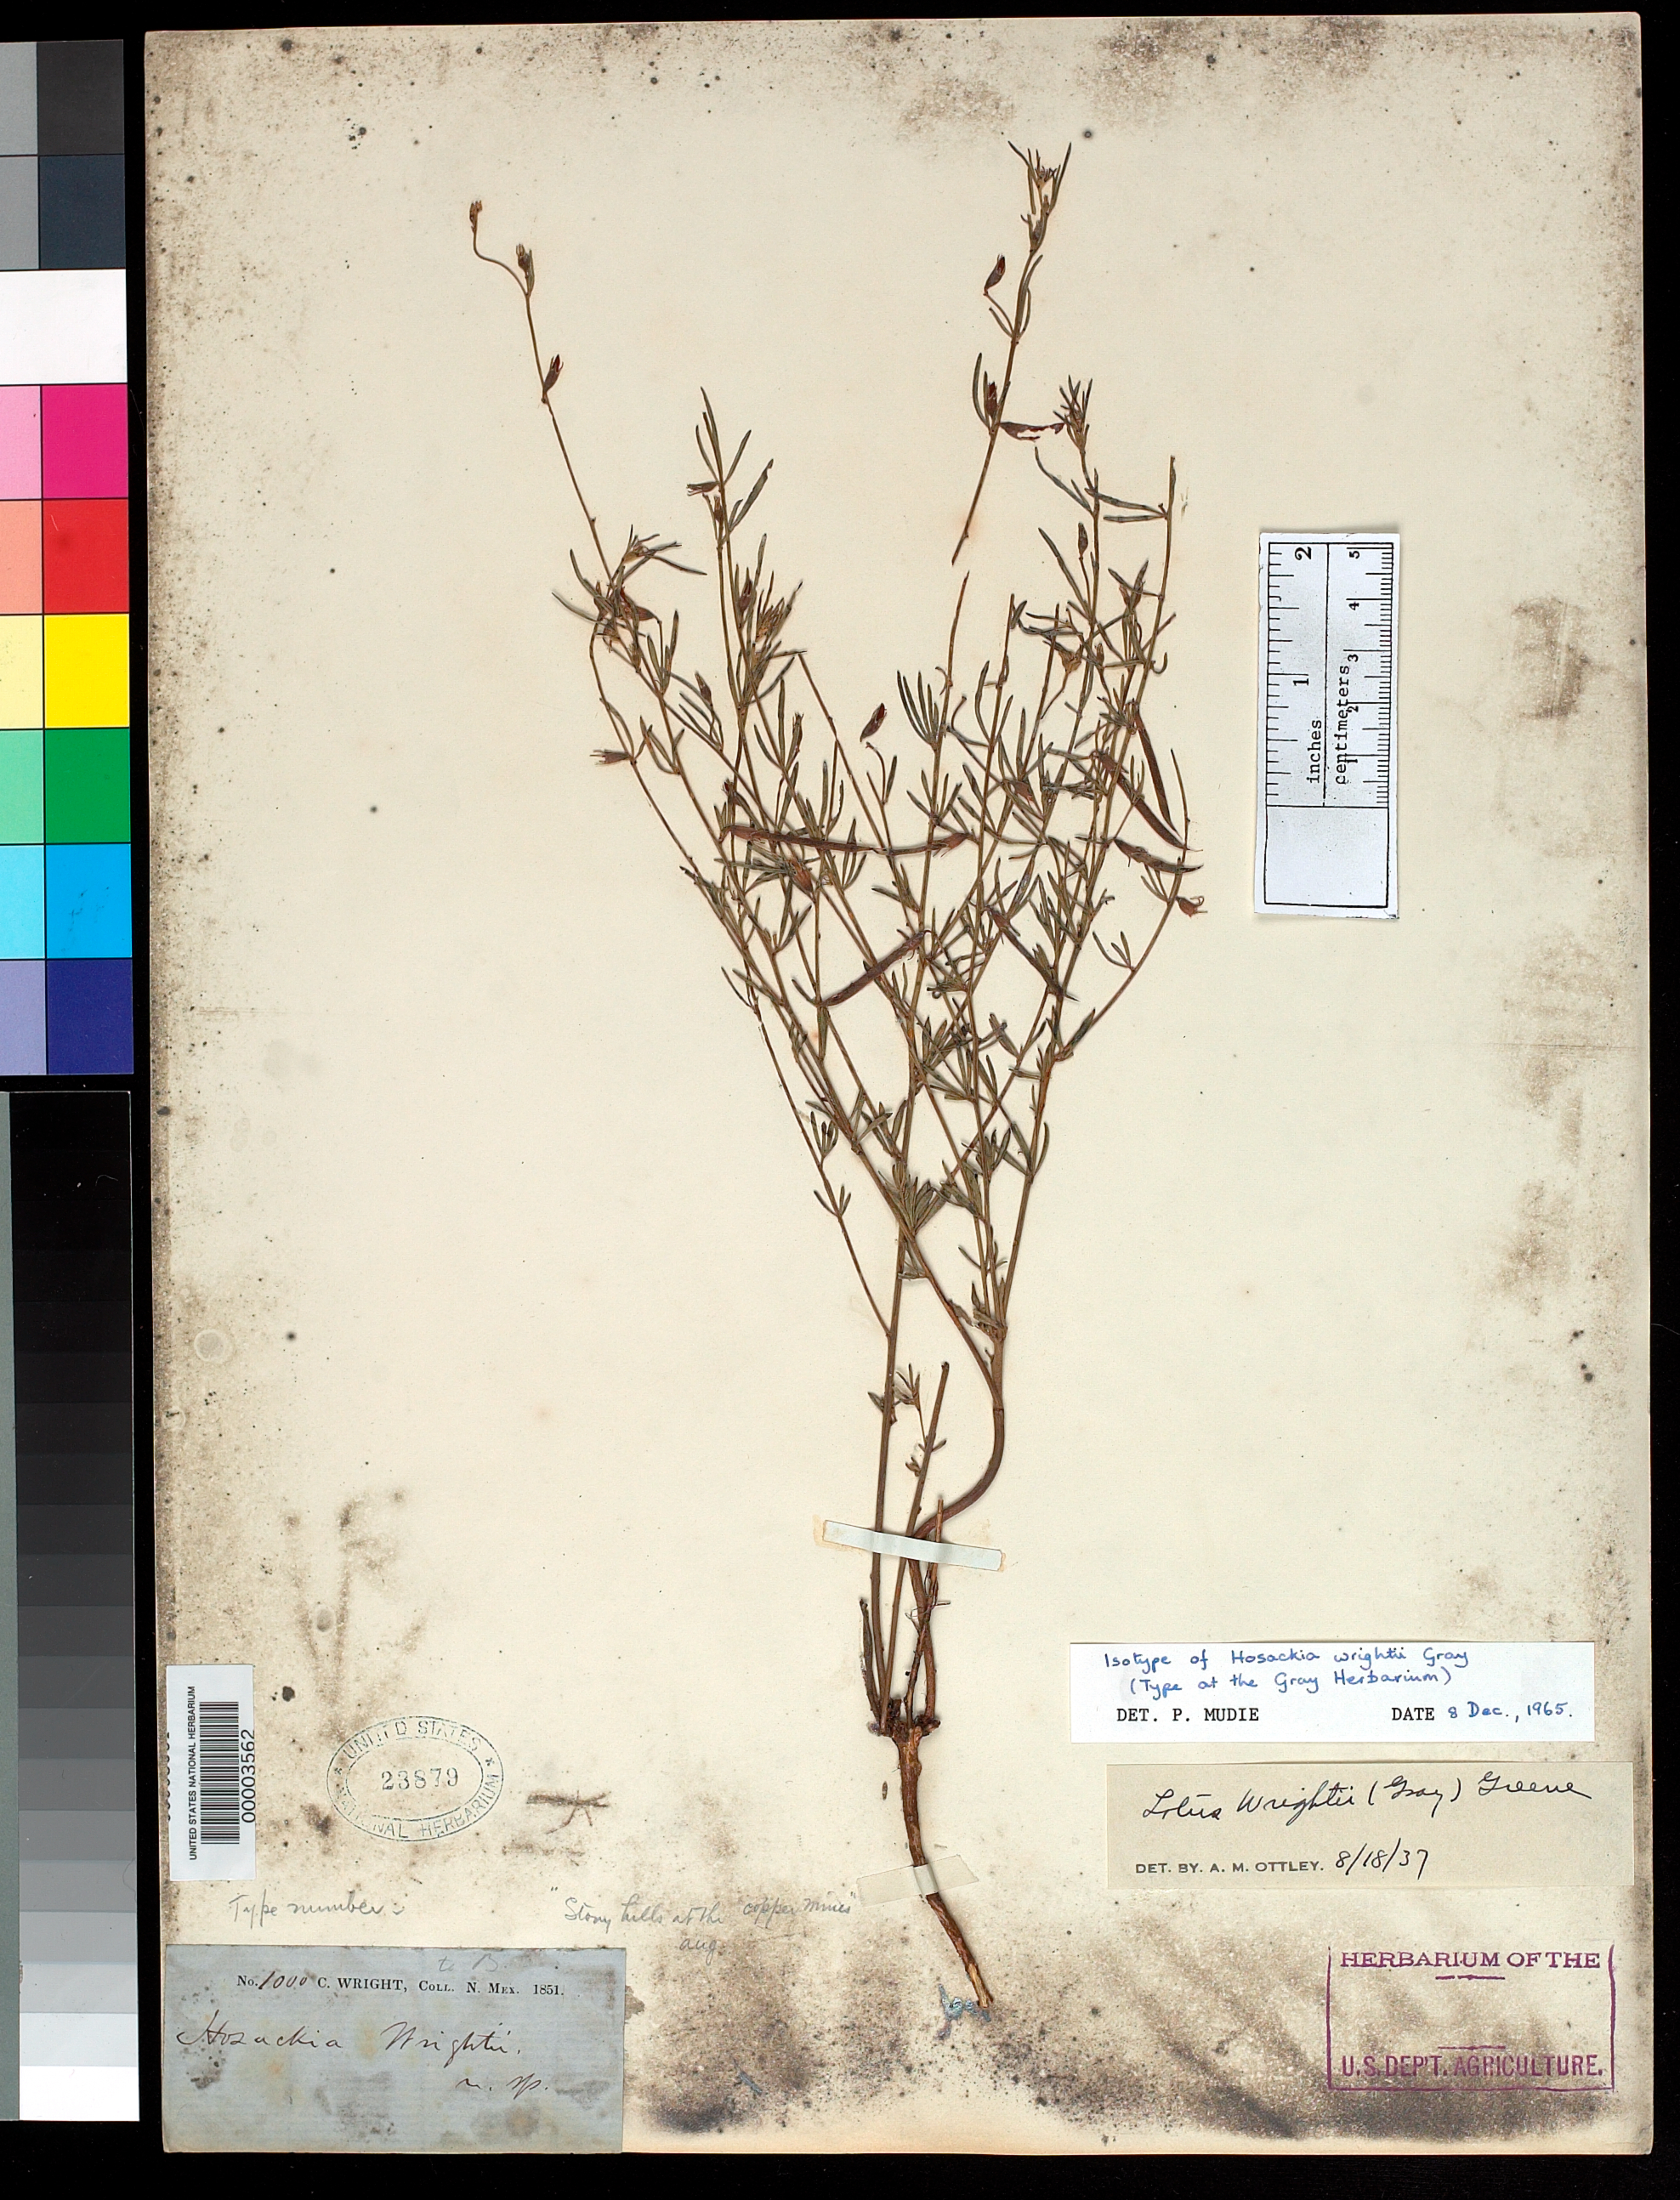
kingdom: Plantae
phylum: Tracheophyta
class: Magnoliopsida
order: Fabales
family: Fabaceae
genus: Hosackia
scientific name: Hosackia wrightii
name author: A. Gray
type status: Type Collection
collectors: C. Wright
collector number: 1000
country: United States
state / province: New Mexico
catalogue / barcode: US 23879